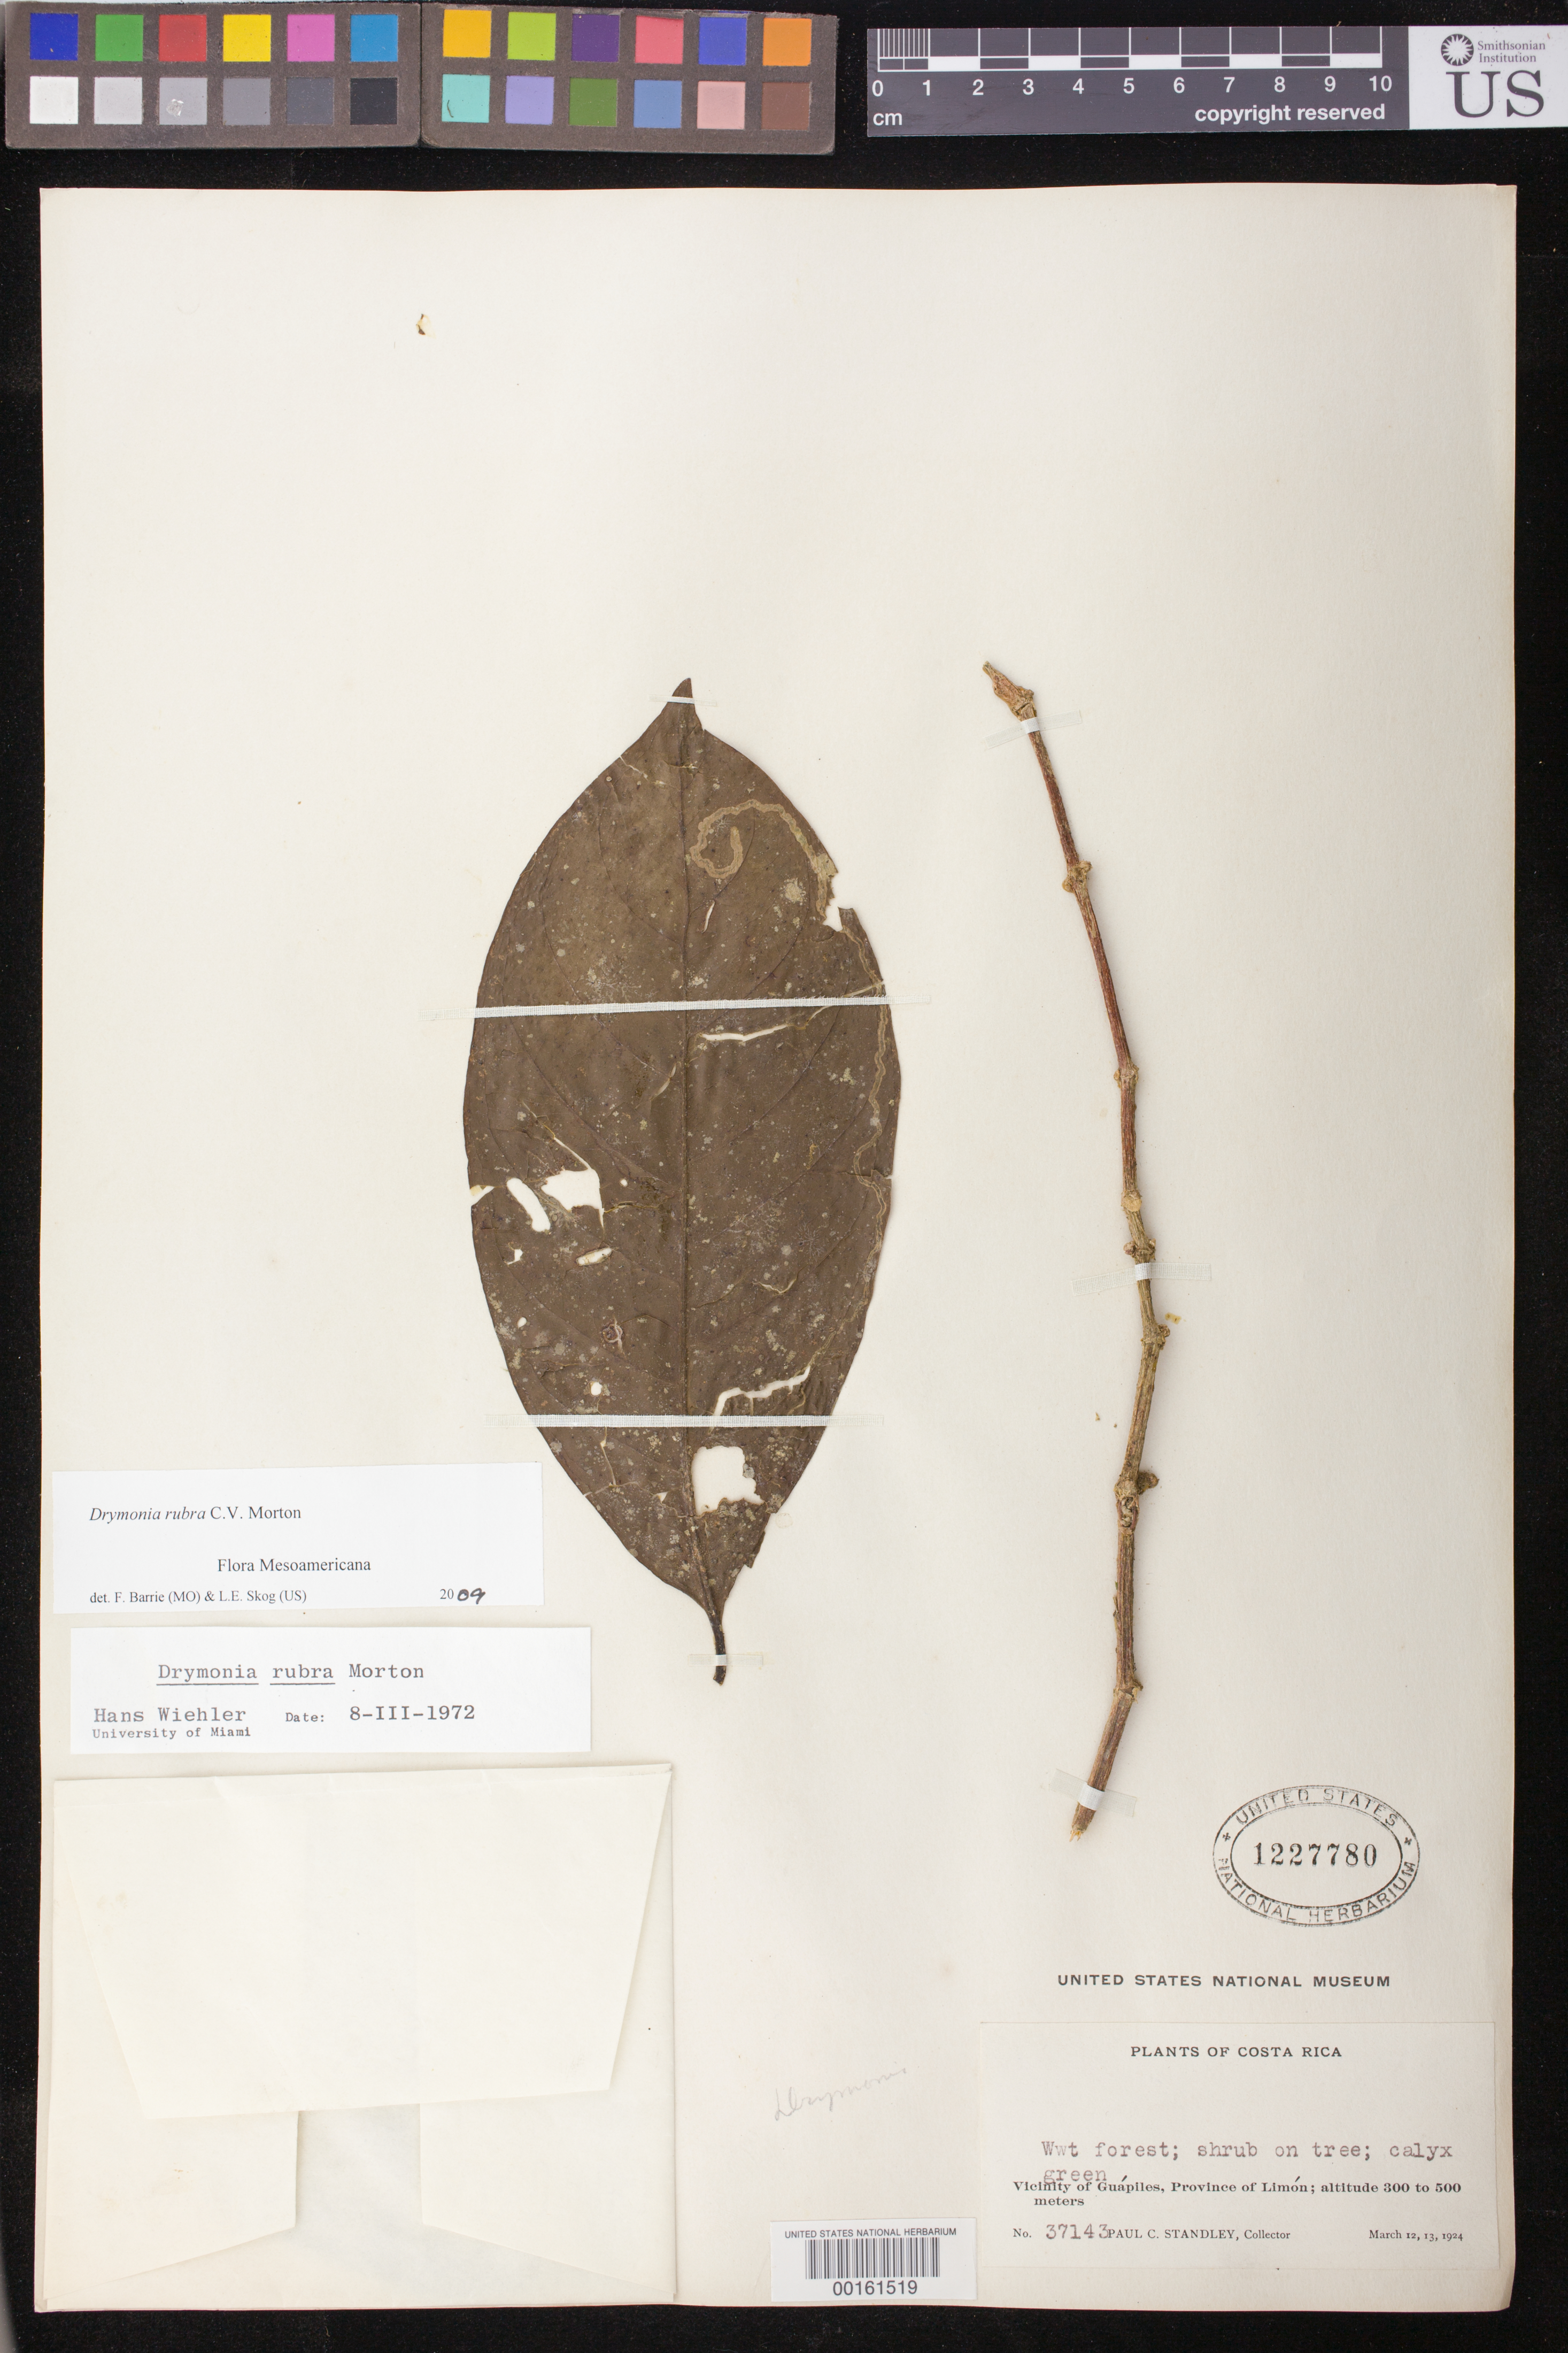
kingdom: Plantae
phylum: Tracheophyta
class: Magnoliopsida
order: Lamiales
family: Gesneriaceae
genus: Drymonia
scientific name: Drymonia rubra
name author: C.V. Morton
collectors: P. C. Standley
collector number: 37143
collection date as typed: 12-13 Mar 1924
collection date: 1924-03-12/1924-03-13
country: Costa Rica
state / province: Limón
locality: Vicinity of Guapiles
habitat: Wet forest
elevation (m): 300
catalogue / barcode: US 1227780